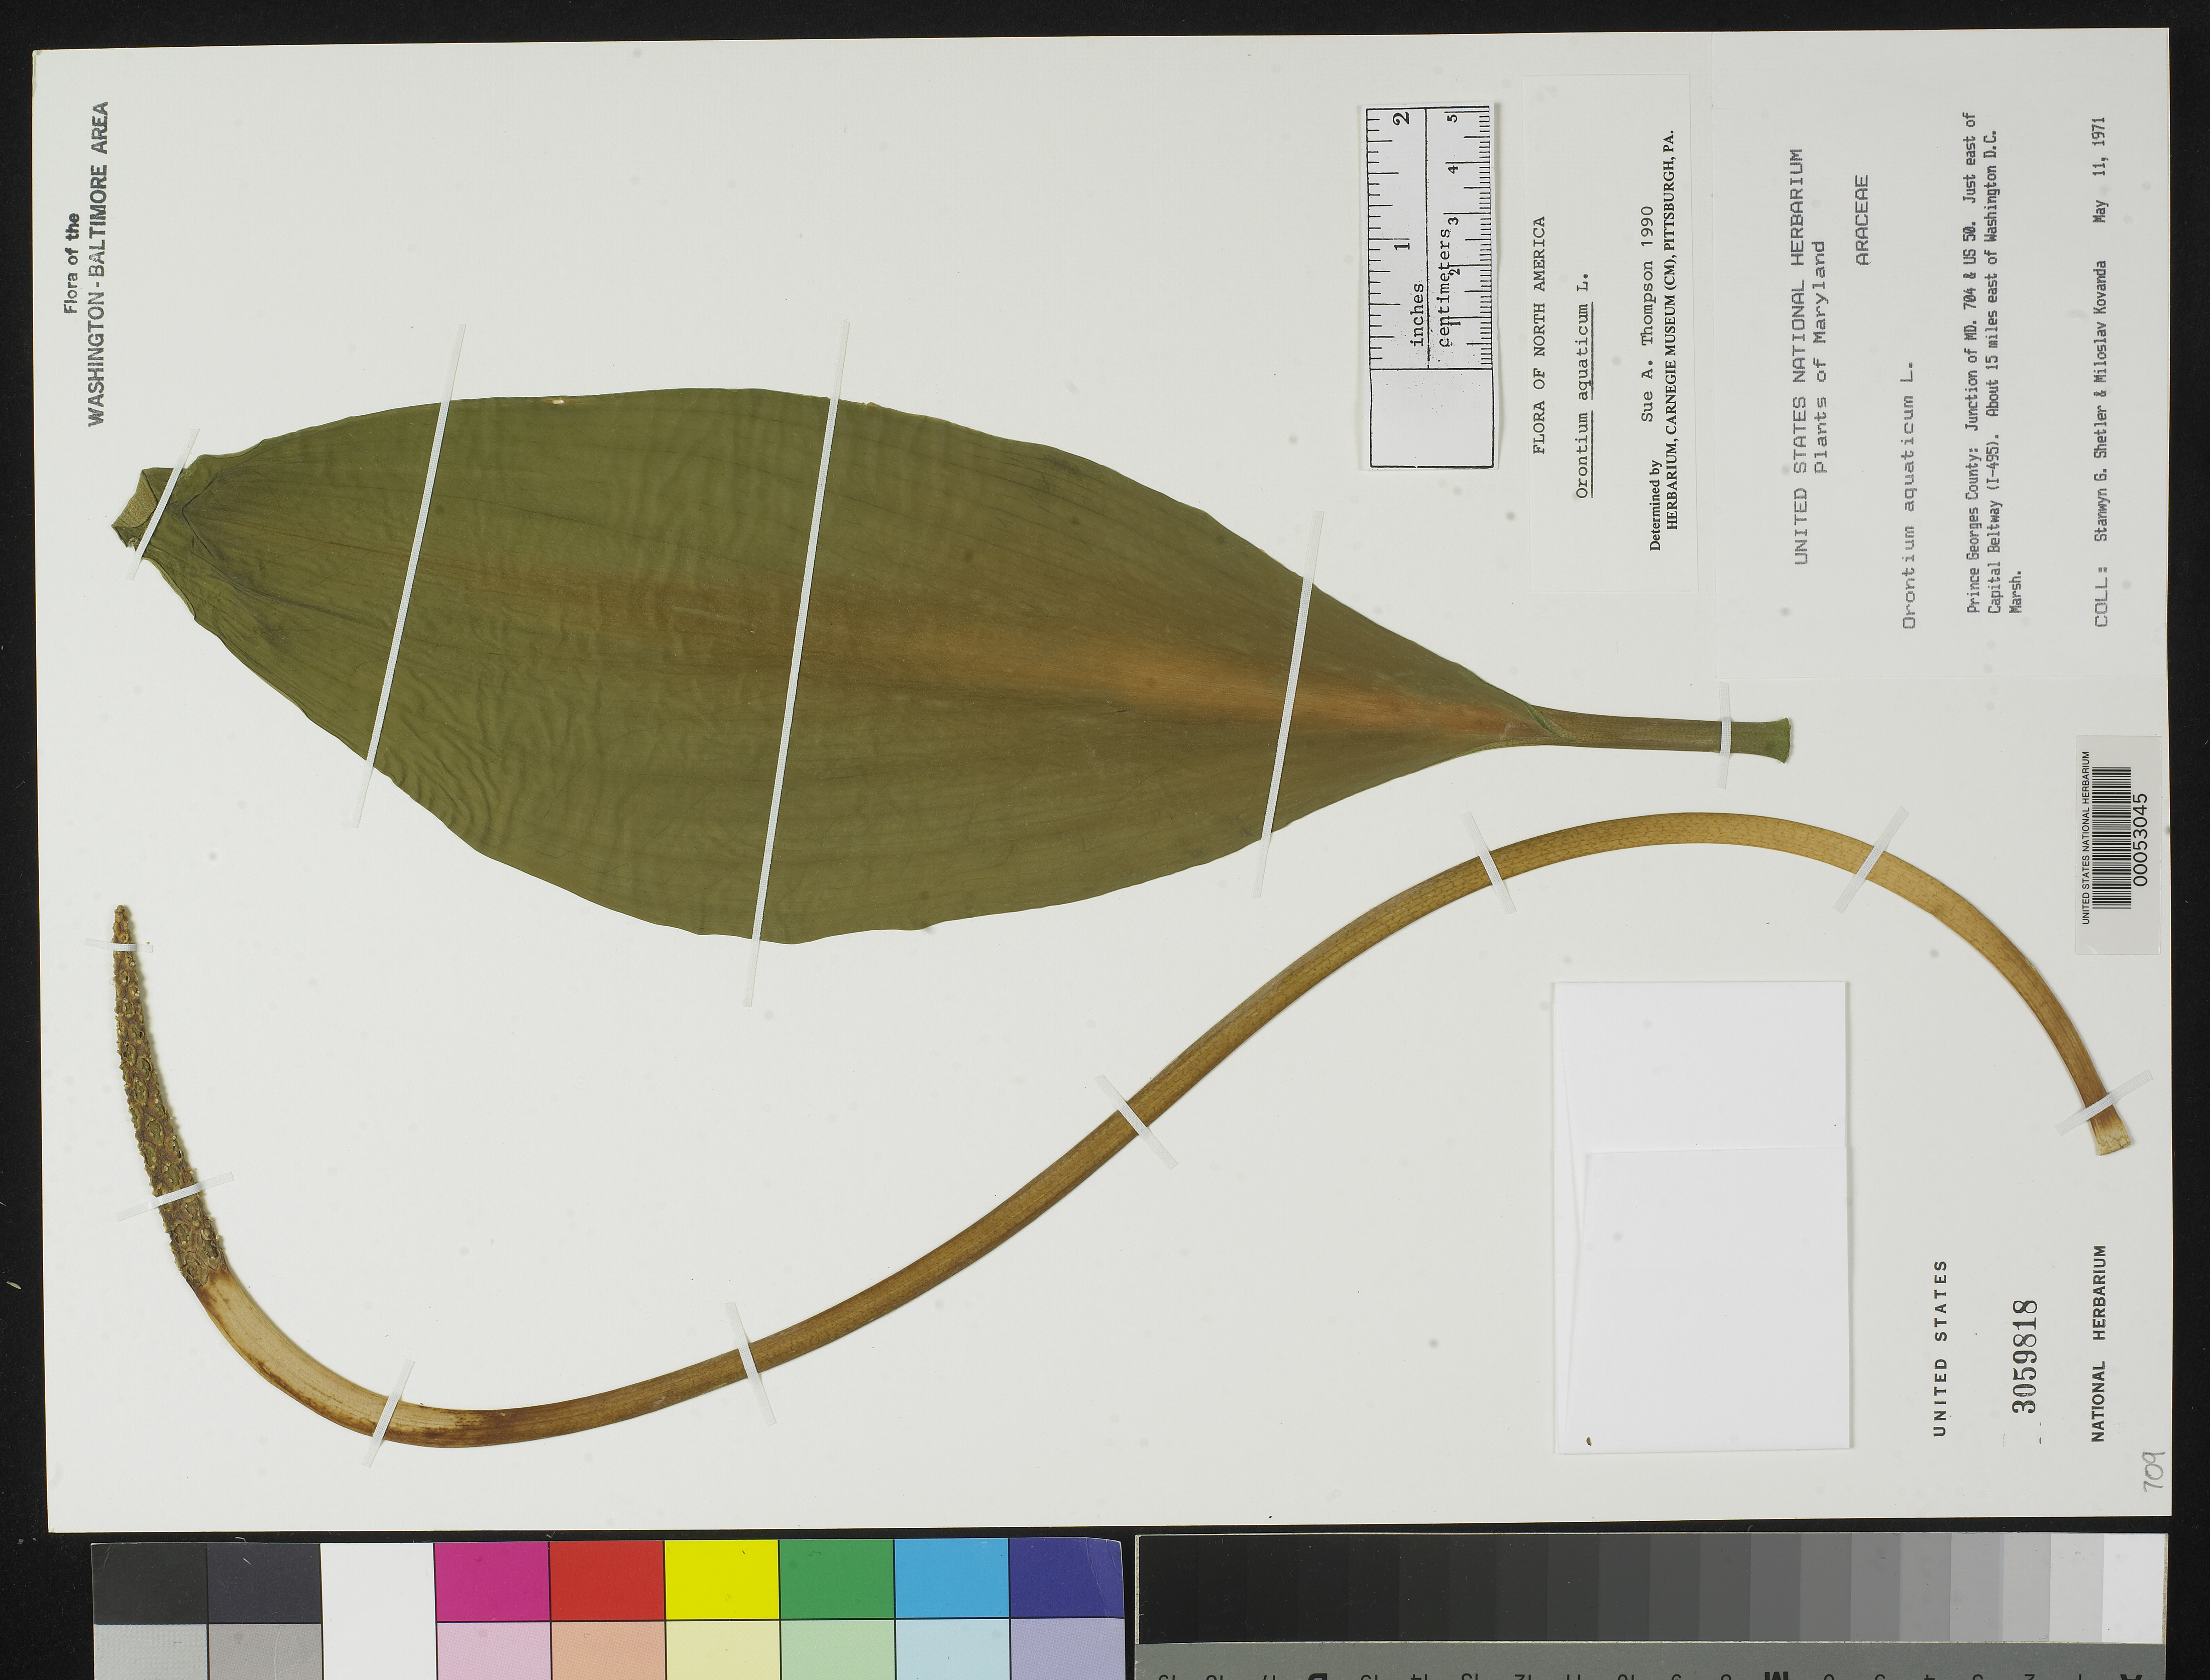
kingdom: Plantae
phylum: Tracheophyta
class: Liliopsida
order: Alismatales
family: Araceae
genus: Orontium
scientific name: Orontium aquaticum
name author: L.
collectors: S. Shetler & M. Kovanda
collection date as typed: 11 May 1971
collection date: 1971-05-11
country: United States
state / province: Maryland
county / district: Prince George's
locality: about 15 Miles east of Washington D.C.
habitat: Marsh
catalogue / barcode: US 3059818